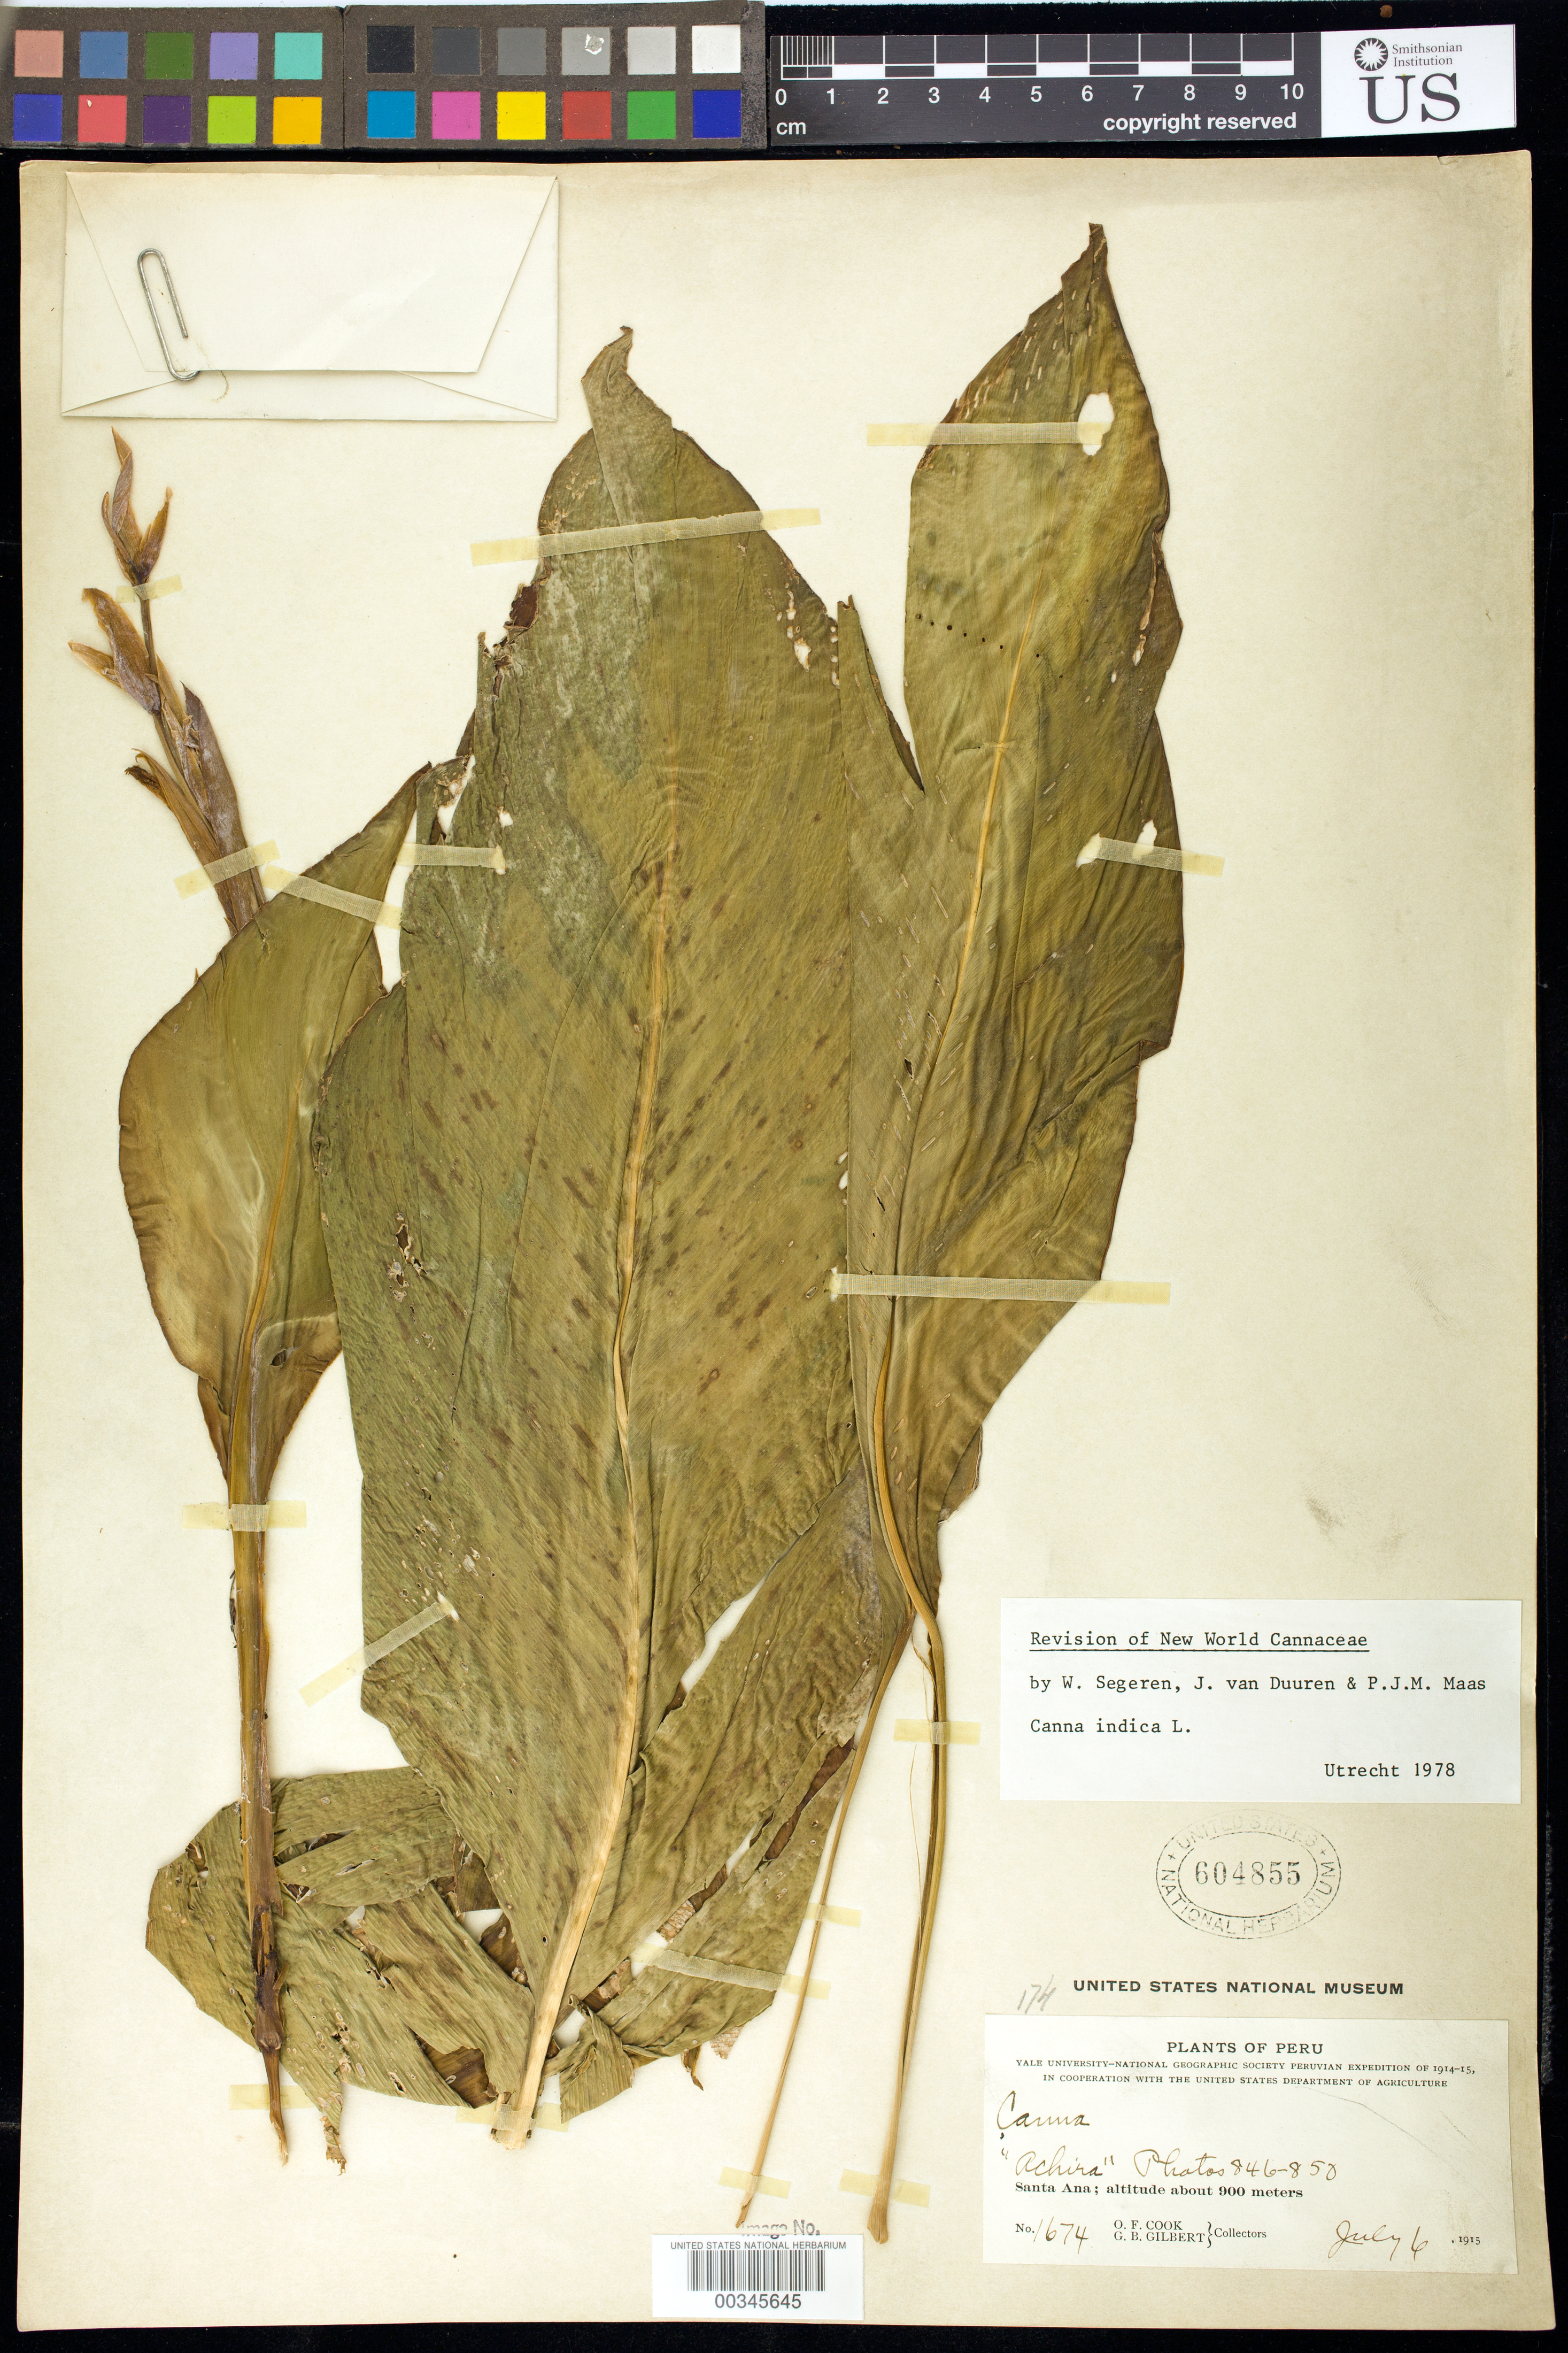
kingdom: Plantae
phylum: Tracheophyta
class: Liliopsida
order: Zingiberales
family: Cannaceae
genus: Canna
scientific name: Canna indica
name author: L.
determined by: Segeren, W.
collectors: O. F. Cook & G. B. Gilbert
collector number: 1674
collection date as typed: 06 Jul 1915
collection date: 1915-07-06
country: Peru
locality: Santa Ana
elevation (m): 900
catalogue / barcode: US 604855